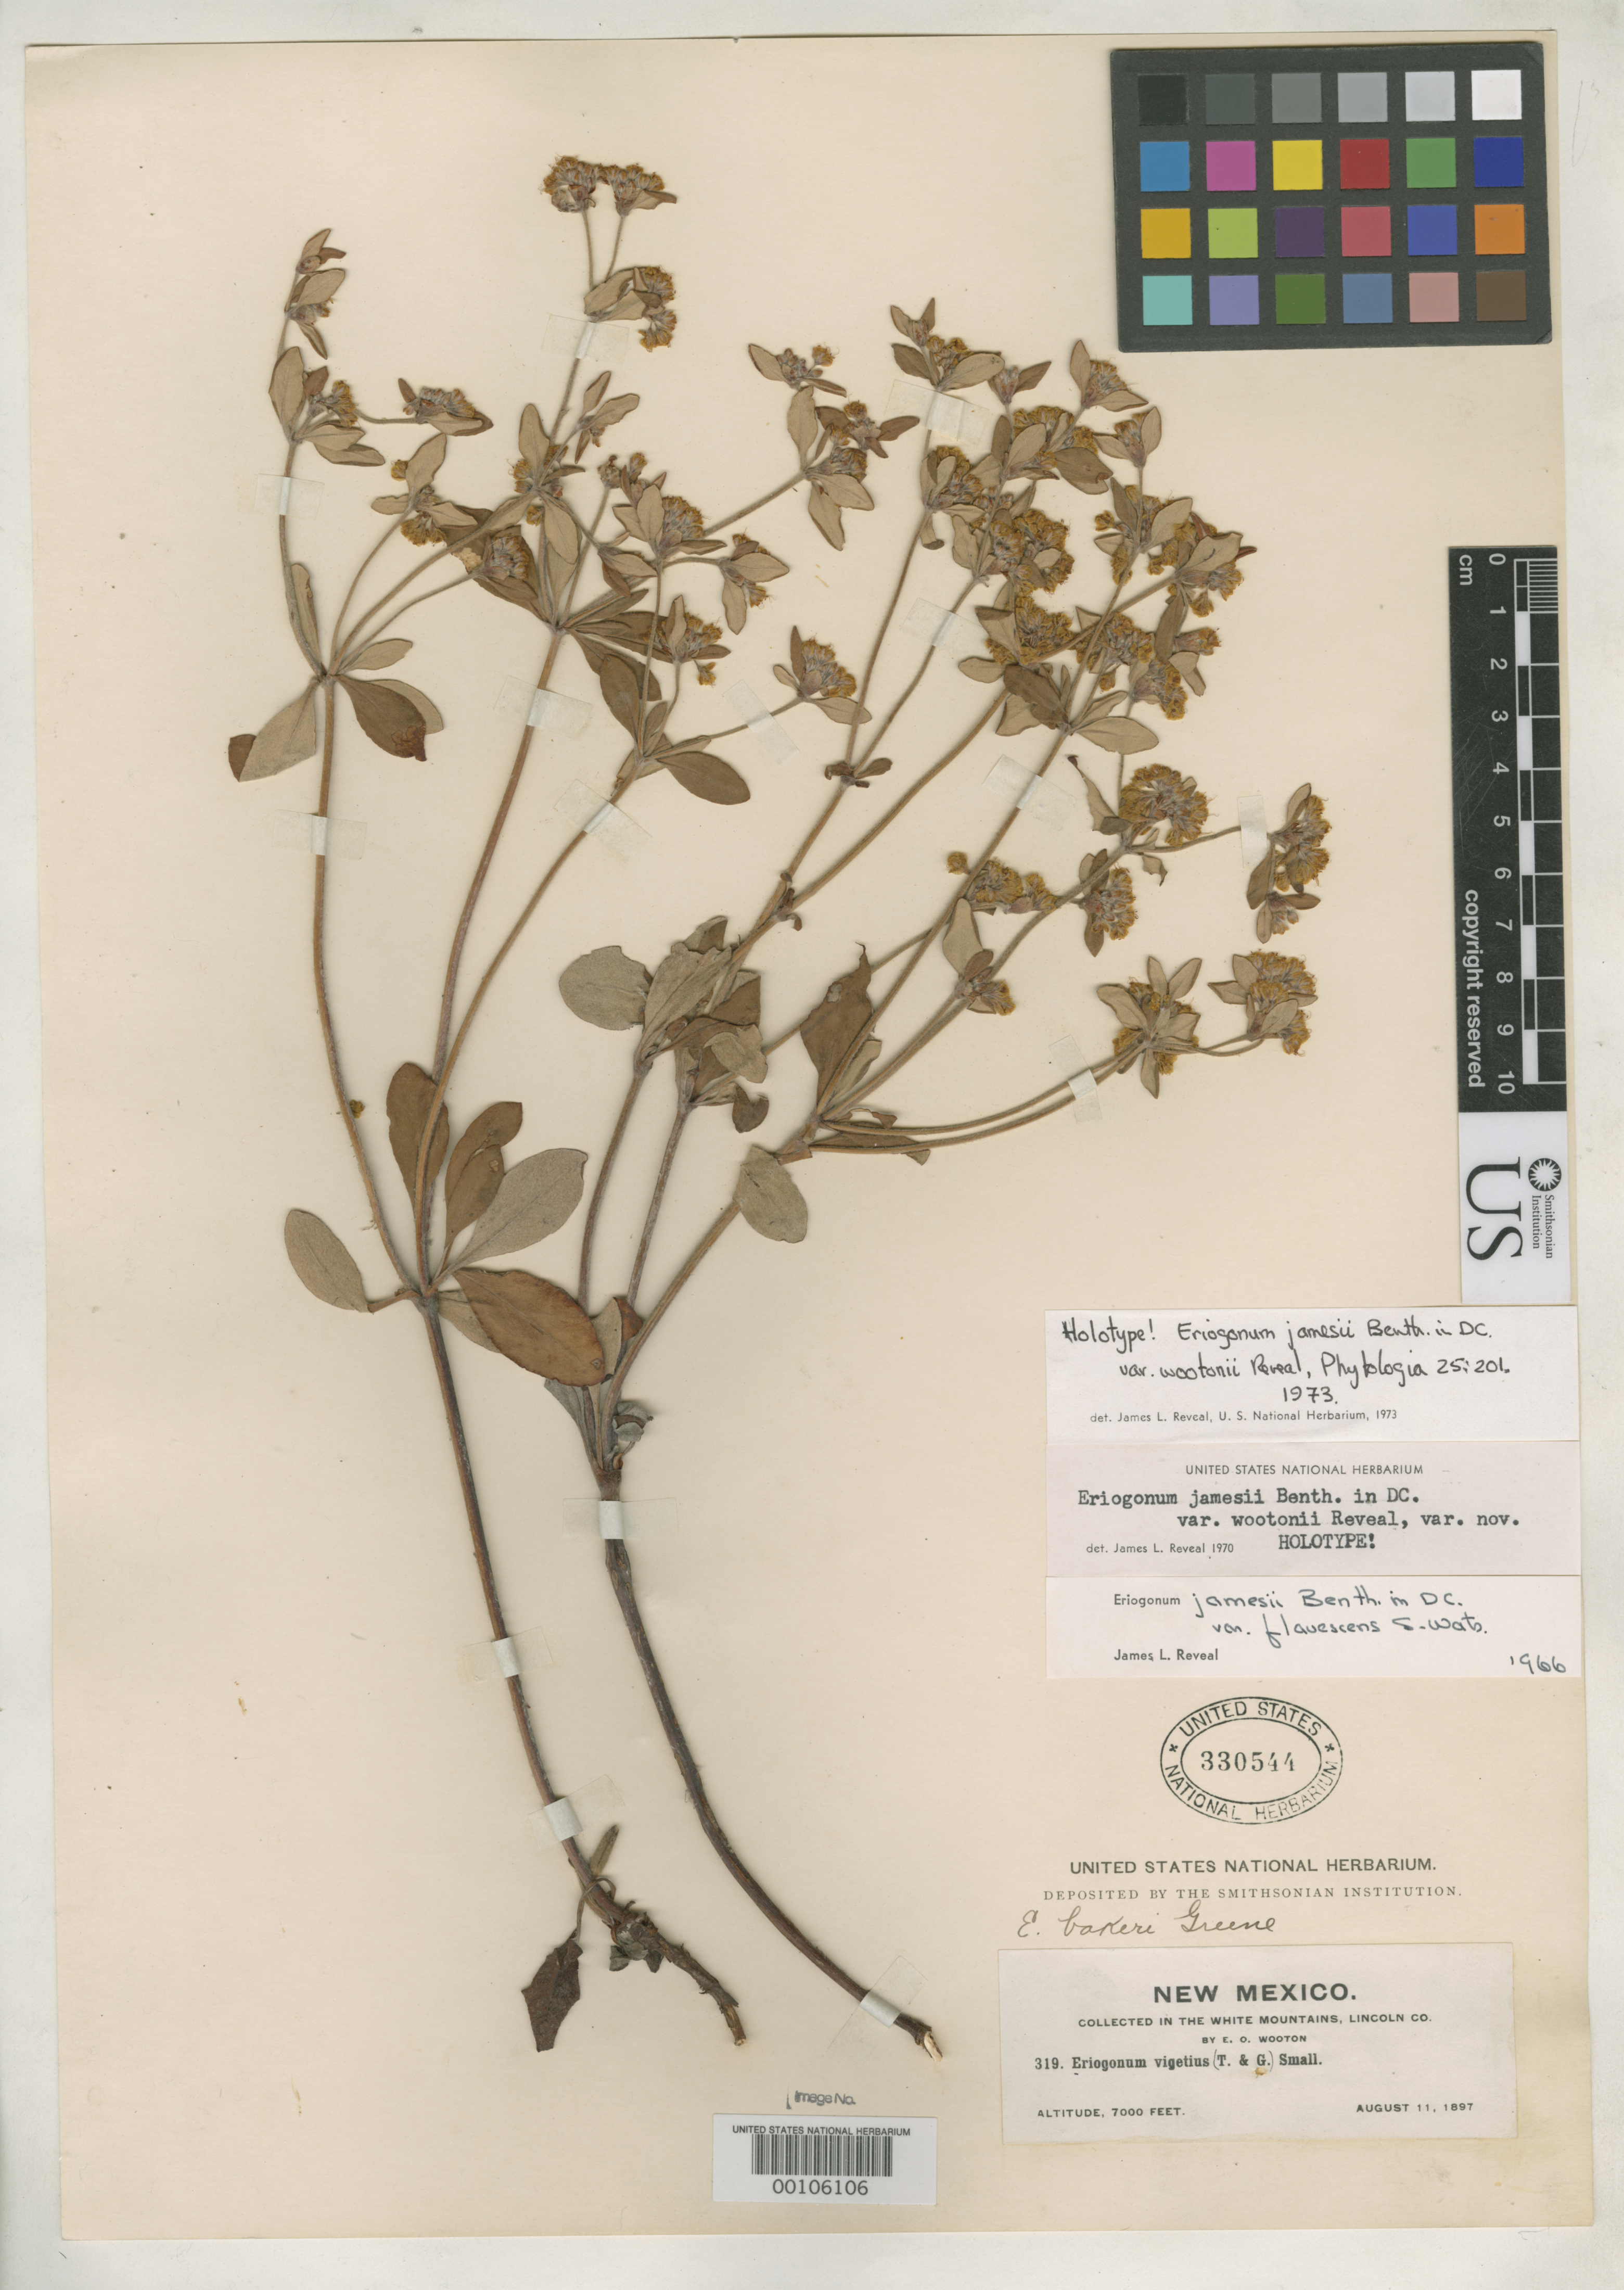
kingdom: Plantae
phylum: Tracheophyta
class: Magnoliopsida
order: Caryophyllales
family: Polygonaceae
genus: Eriogonum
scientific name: Eriogonum jamesii var. wootonii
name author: Reveal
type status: Holotype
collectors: E. O. Wooton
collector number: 319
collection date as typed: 11 Aug 1897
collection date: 1897-08-11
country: United States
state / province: New Mexico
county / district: Lincoln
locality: White Mountains; alt. 7000 Ft.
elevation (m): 2134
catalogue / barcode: US 330544